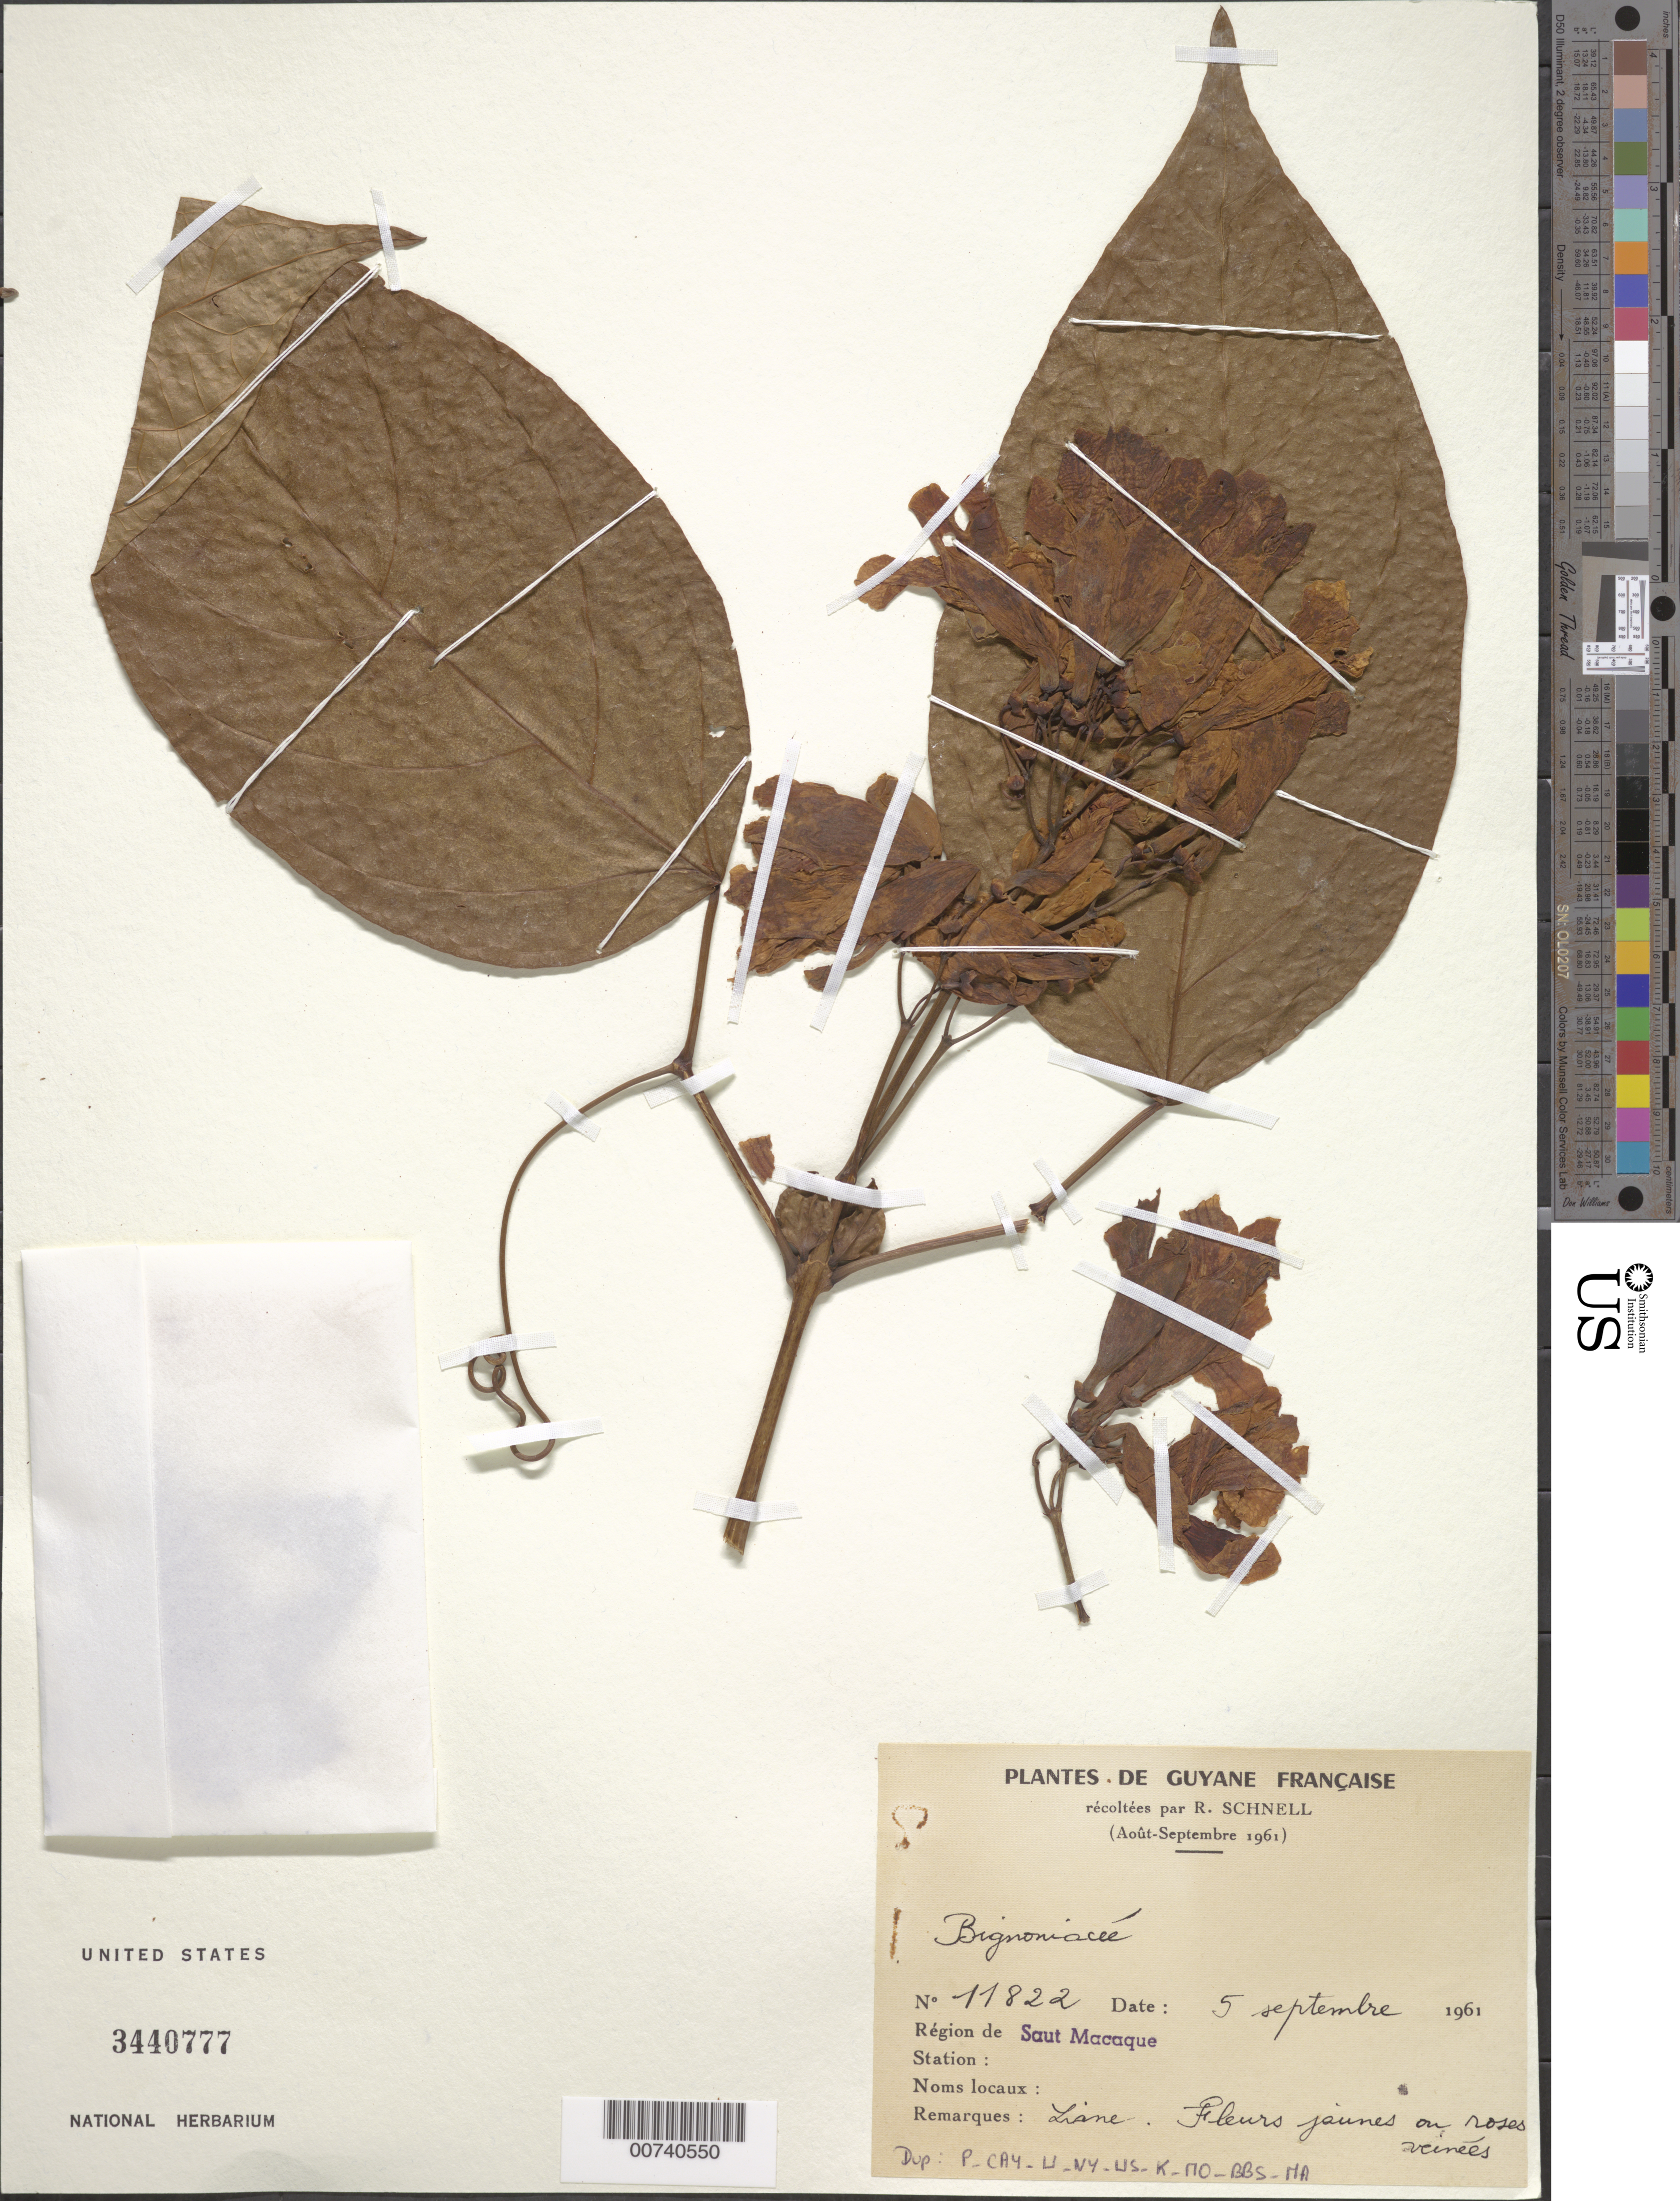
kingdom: Plantae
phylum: Tracheophyta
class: Magnoliopsida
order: Lamiales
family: Bignoniaceae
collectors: R. A. Schnell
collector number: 11822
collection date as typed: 5-Sep-61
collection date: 1961-09-05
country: French Guiana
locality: Saut Macaque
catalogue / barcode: US 3440777